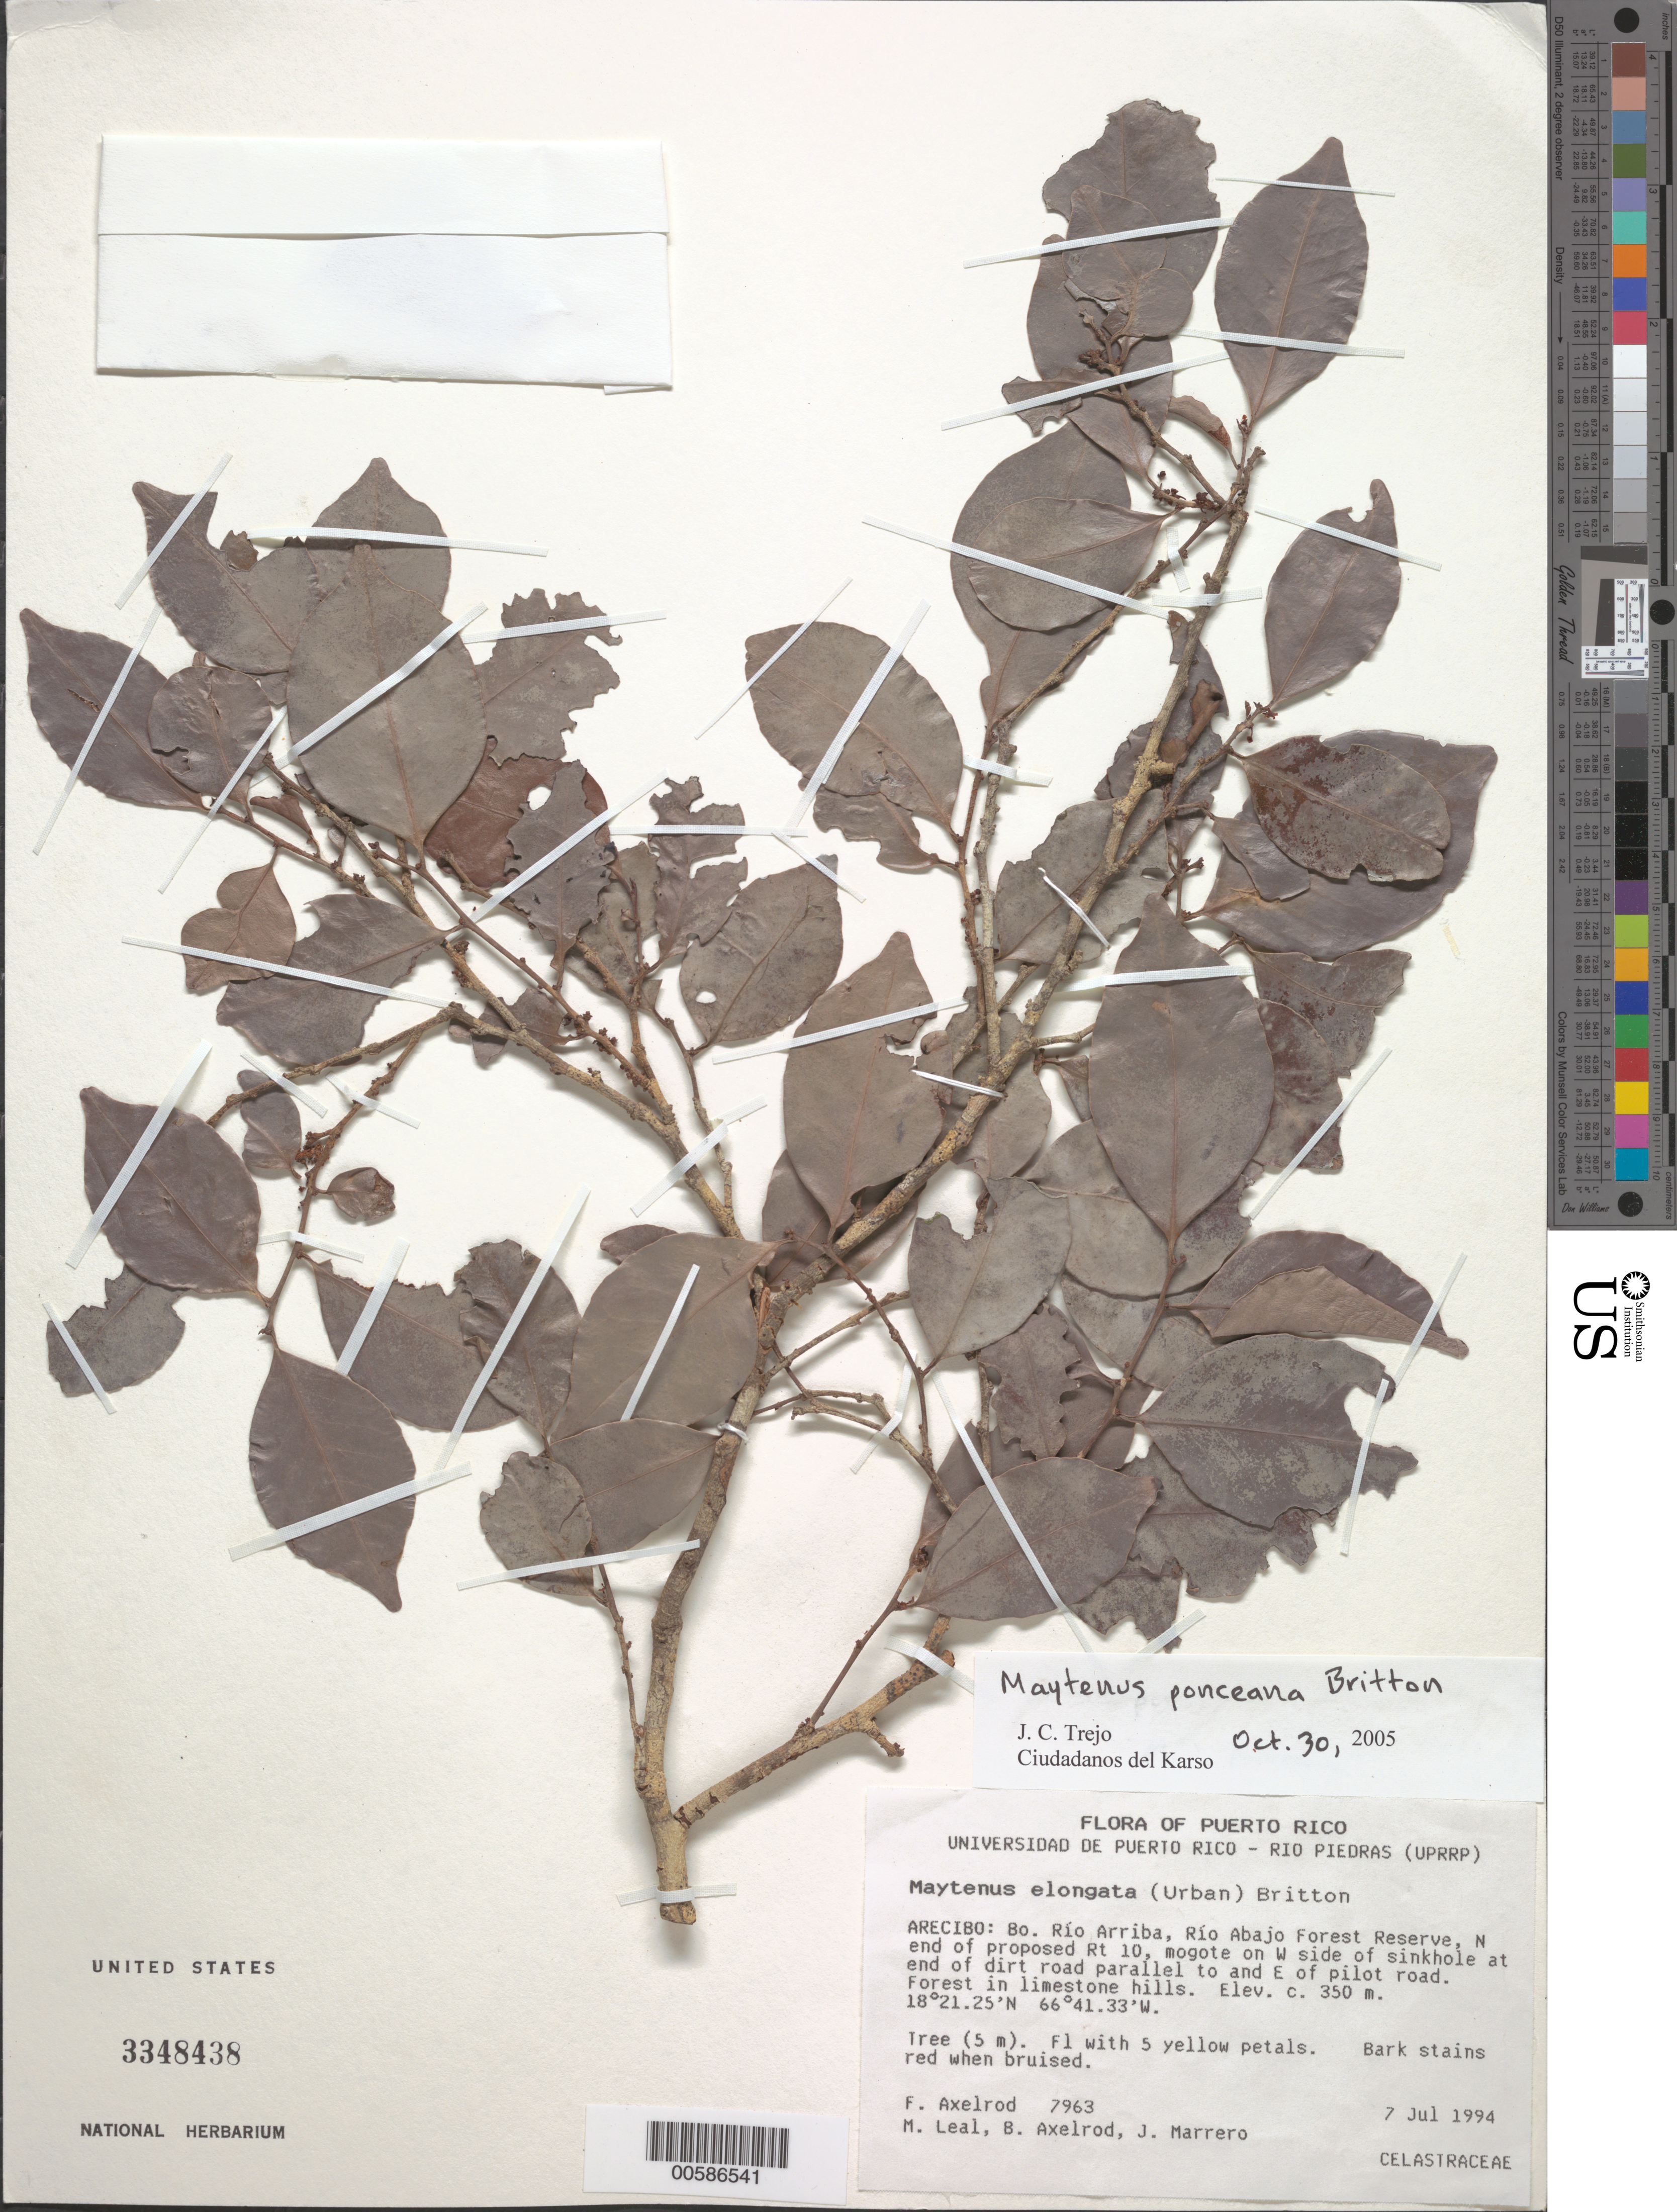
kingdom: Plantae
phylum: Tracheophyta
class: Magnoliopsida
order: Celastrales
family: Celastraceae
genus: Maytenus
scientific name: Maytenus ponceana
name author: Britton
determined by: Trejo-Torres, J. C.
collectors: F. S. Axelrod, M. E. Leal, B. Axelrod & J. Marrero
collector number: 7963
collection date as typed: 07 Jul 1994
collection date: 1994-07-07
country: Puerto Rico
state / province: Arecibo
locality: Arecibo: Bo. Río Arriba, Río Abajo Forest Reserve, N end of Rt. 10, mogote on W side of sinkhole at end of dirt rd. parallel to & E of pilot road.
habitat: Forest in limestone hills.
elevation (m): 350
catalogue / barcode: US 3348438